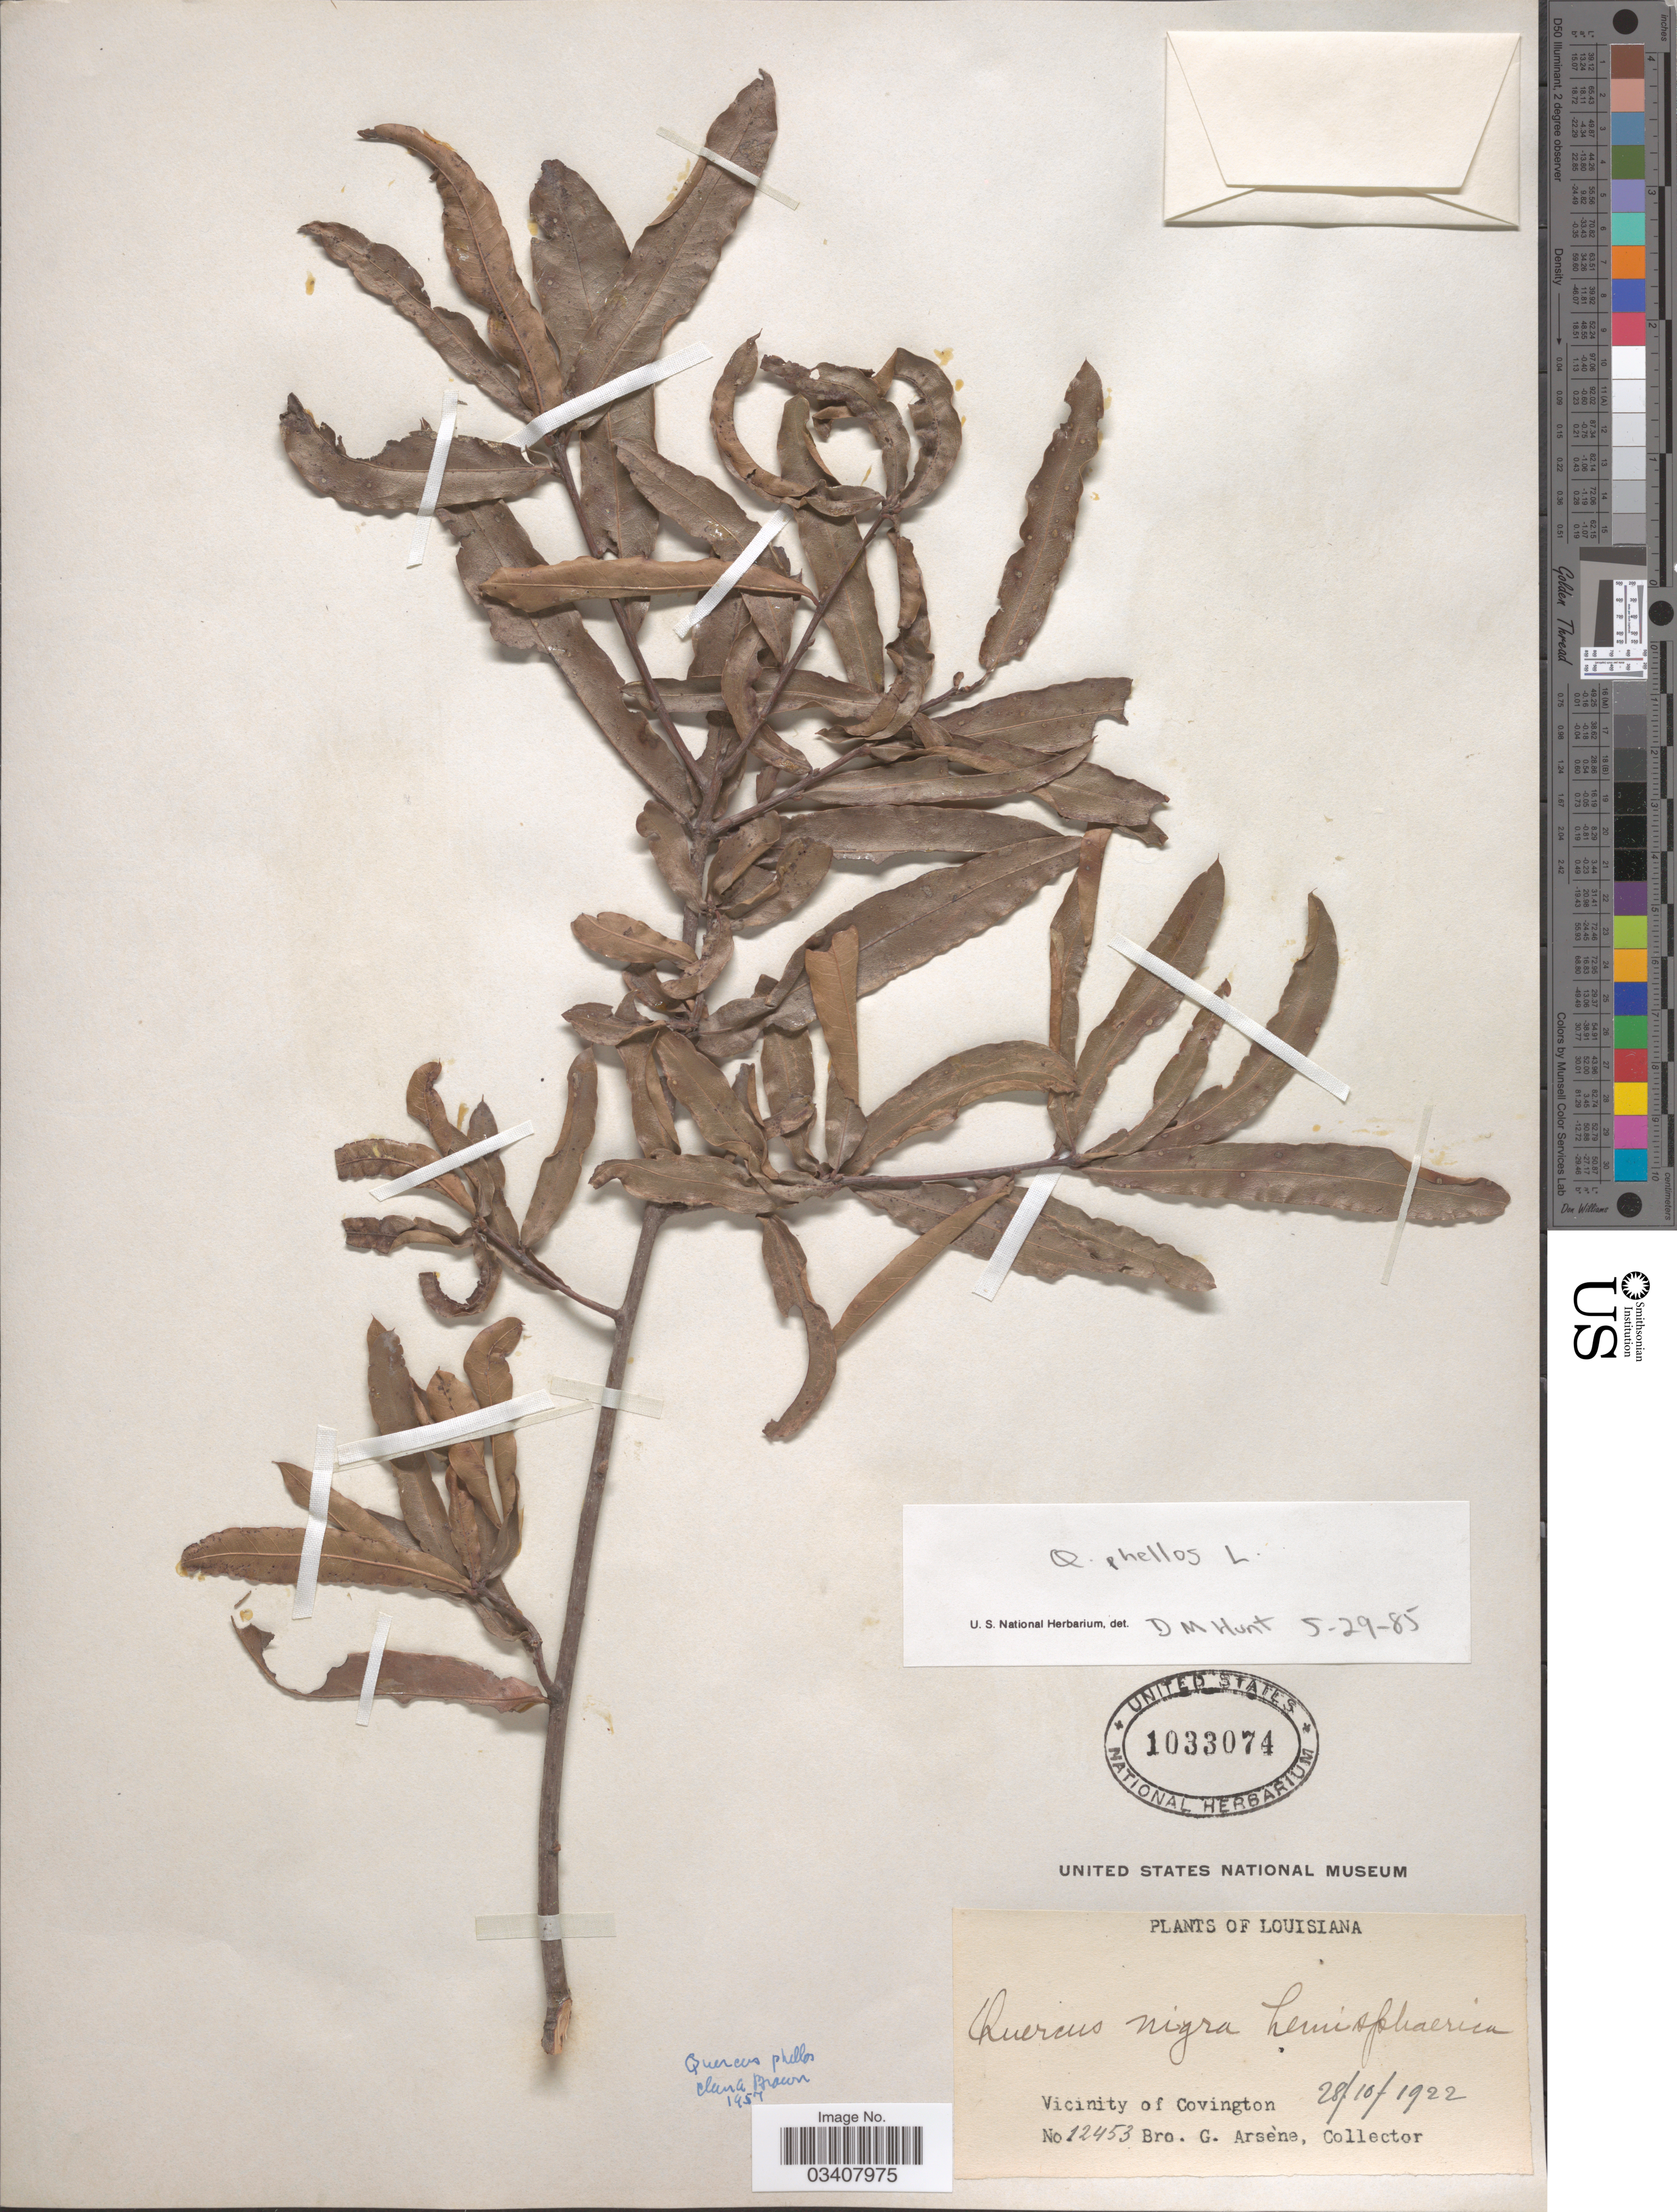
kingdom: Plantae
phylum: Tracheophyta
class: Magnoliopsida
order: Fagales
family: Fagaceae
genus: Quercus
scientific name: Quercus phellos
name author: L.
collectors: Bro. G. Arsène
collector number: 12453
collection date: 1922-10-28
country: United States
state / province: Louisiana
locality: Vicinity of Covington.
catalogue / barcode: US 1033074